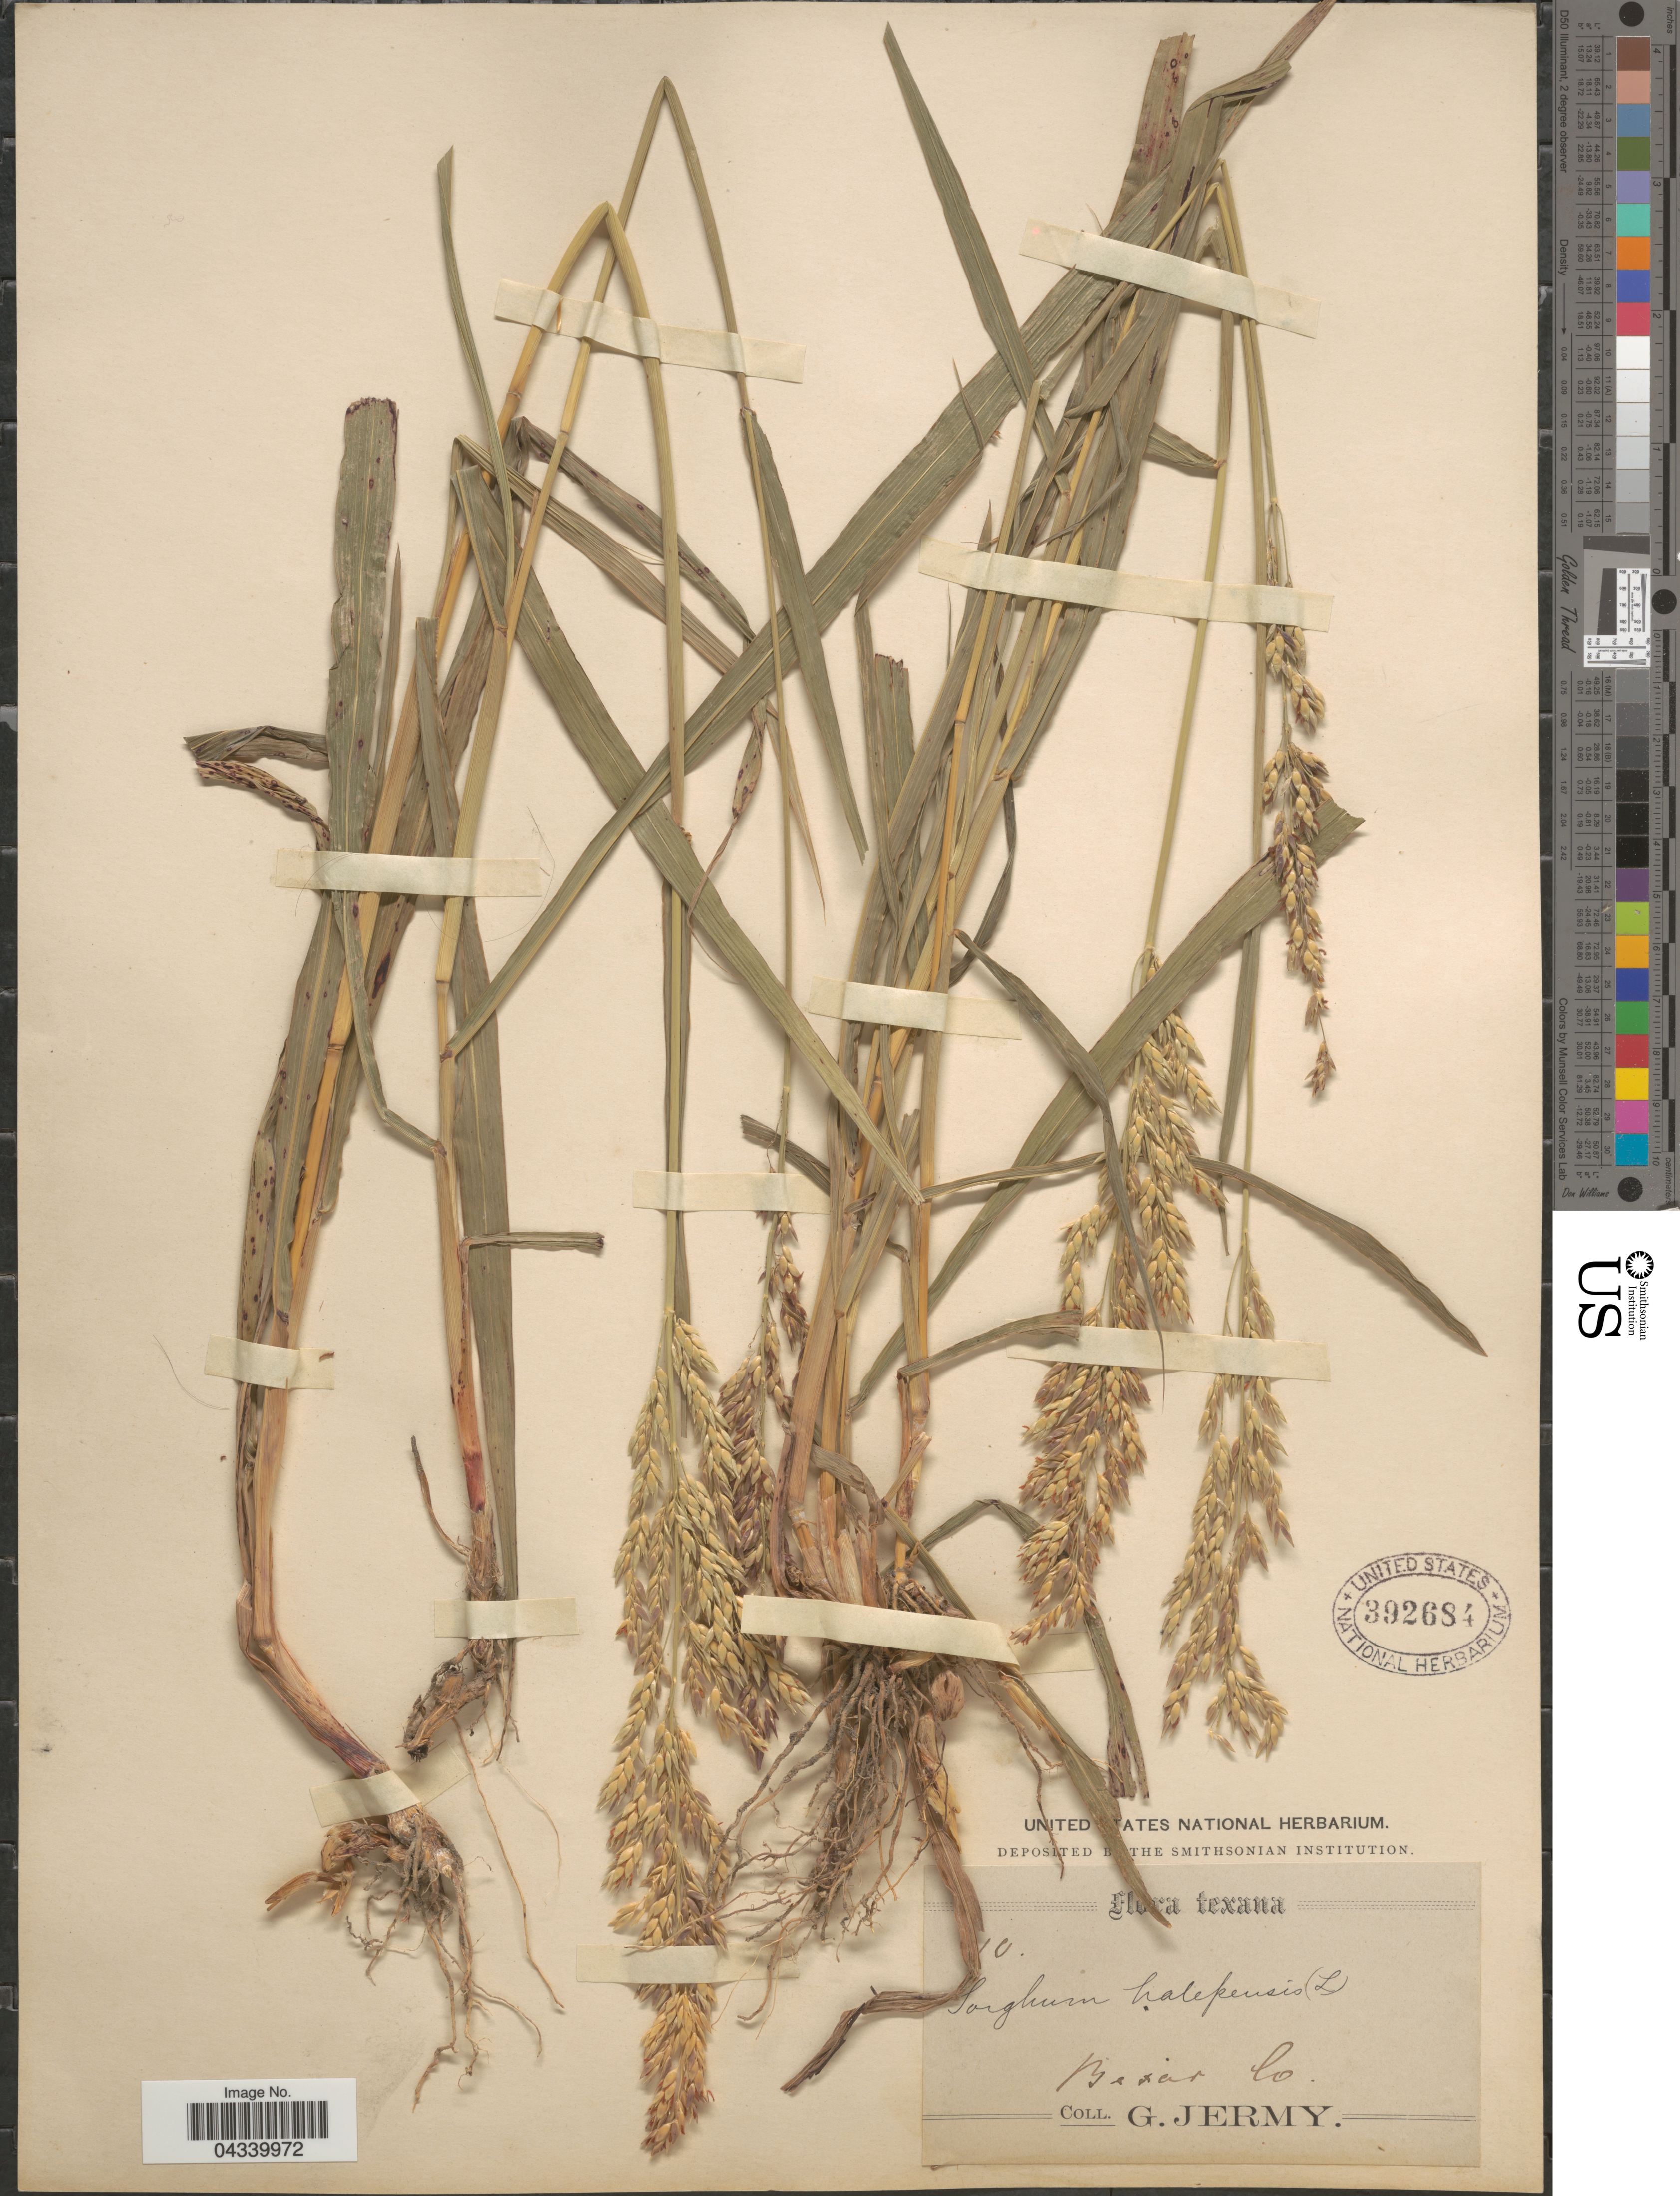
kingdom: Plantae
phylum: Tracheophyta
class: Liliopsida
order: Poales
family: Poaceae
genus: Sorghum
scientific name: Sorghum halepense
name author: (L.) Pers.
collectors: G. Jermy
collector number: !10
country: United States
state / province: Texas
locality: Texana. Bexar Co.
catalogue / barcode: US 392684